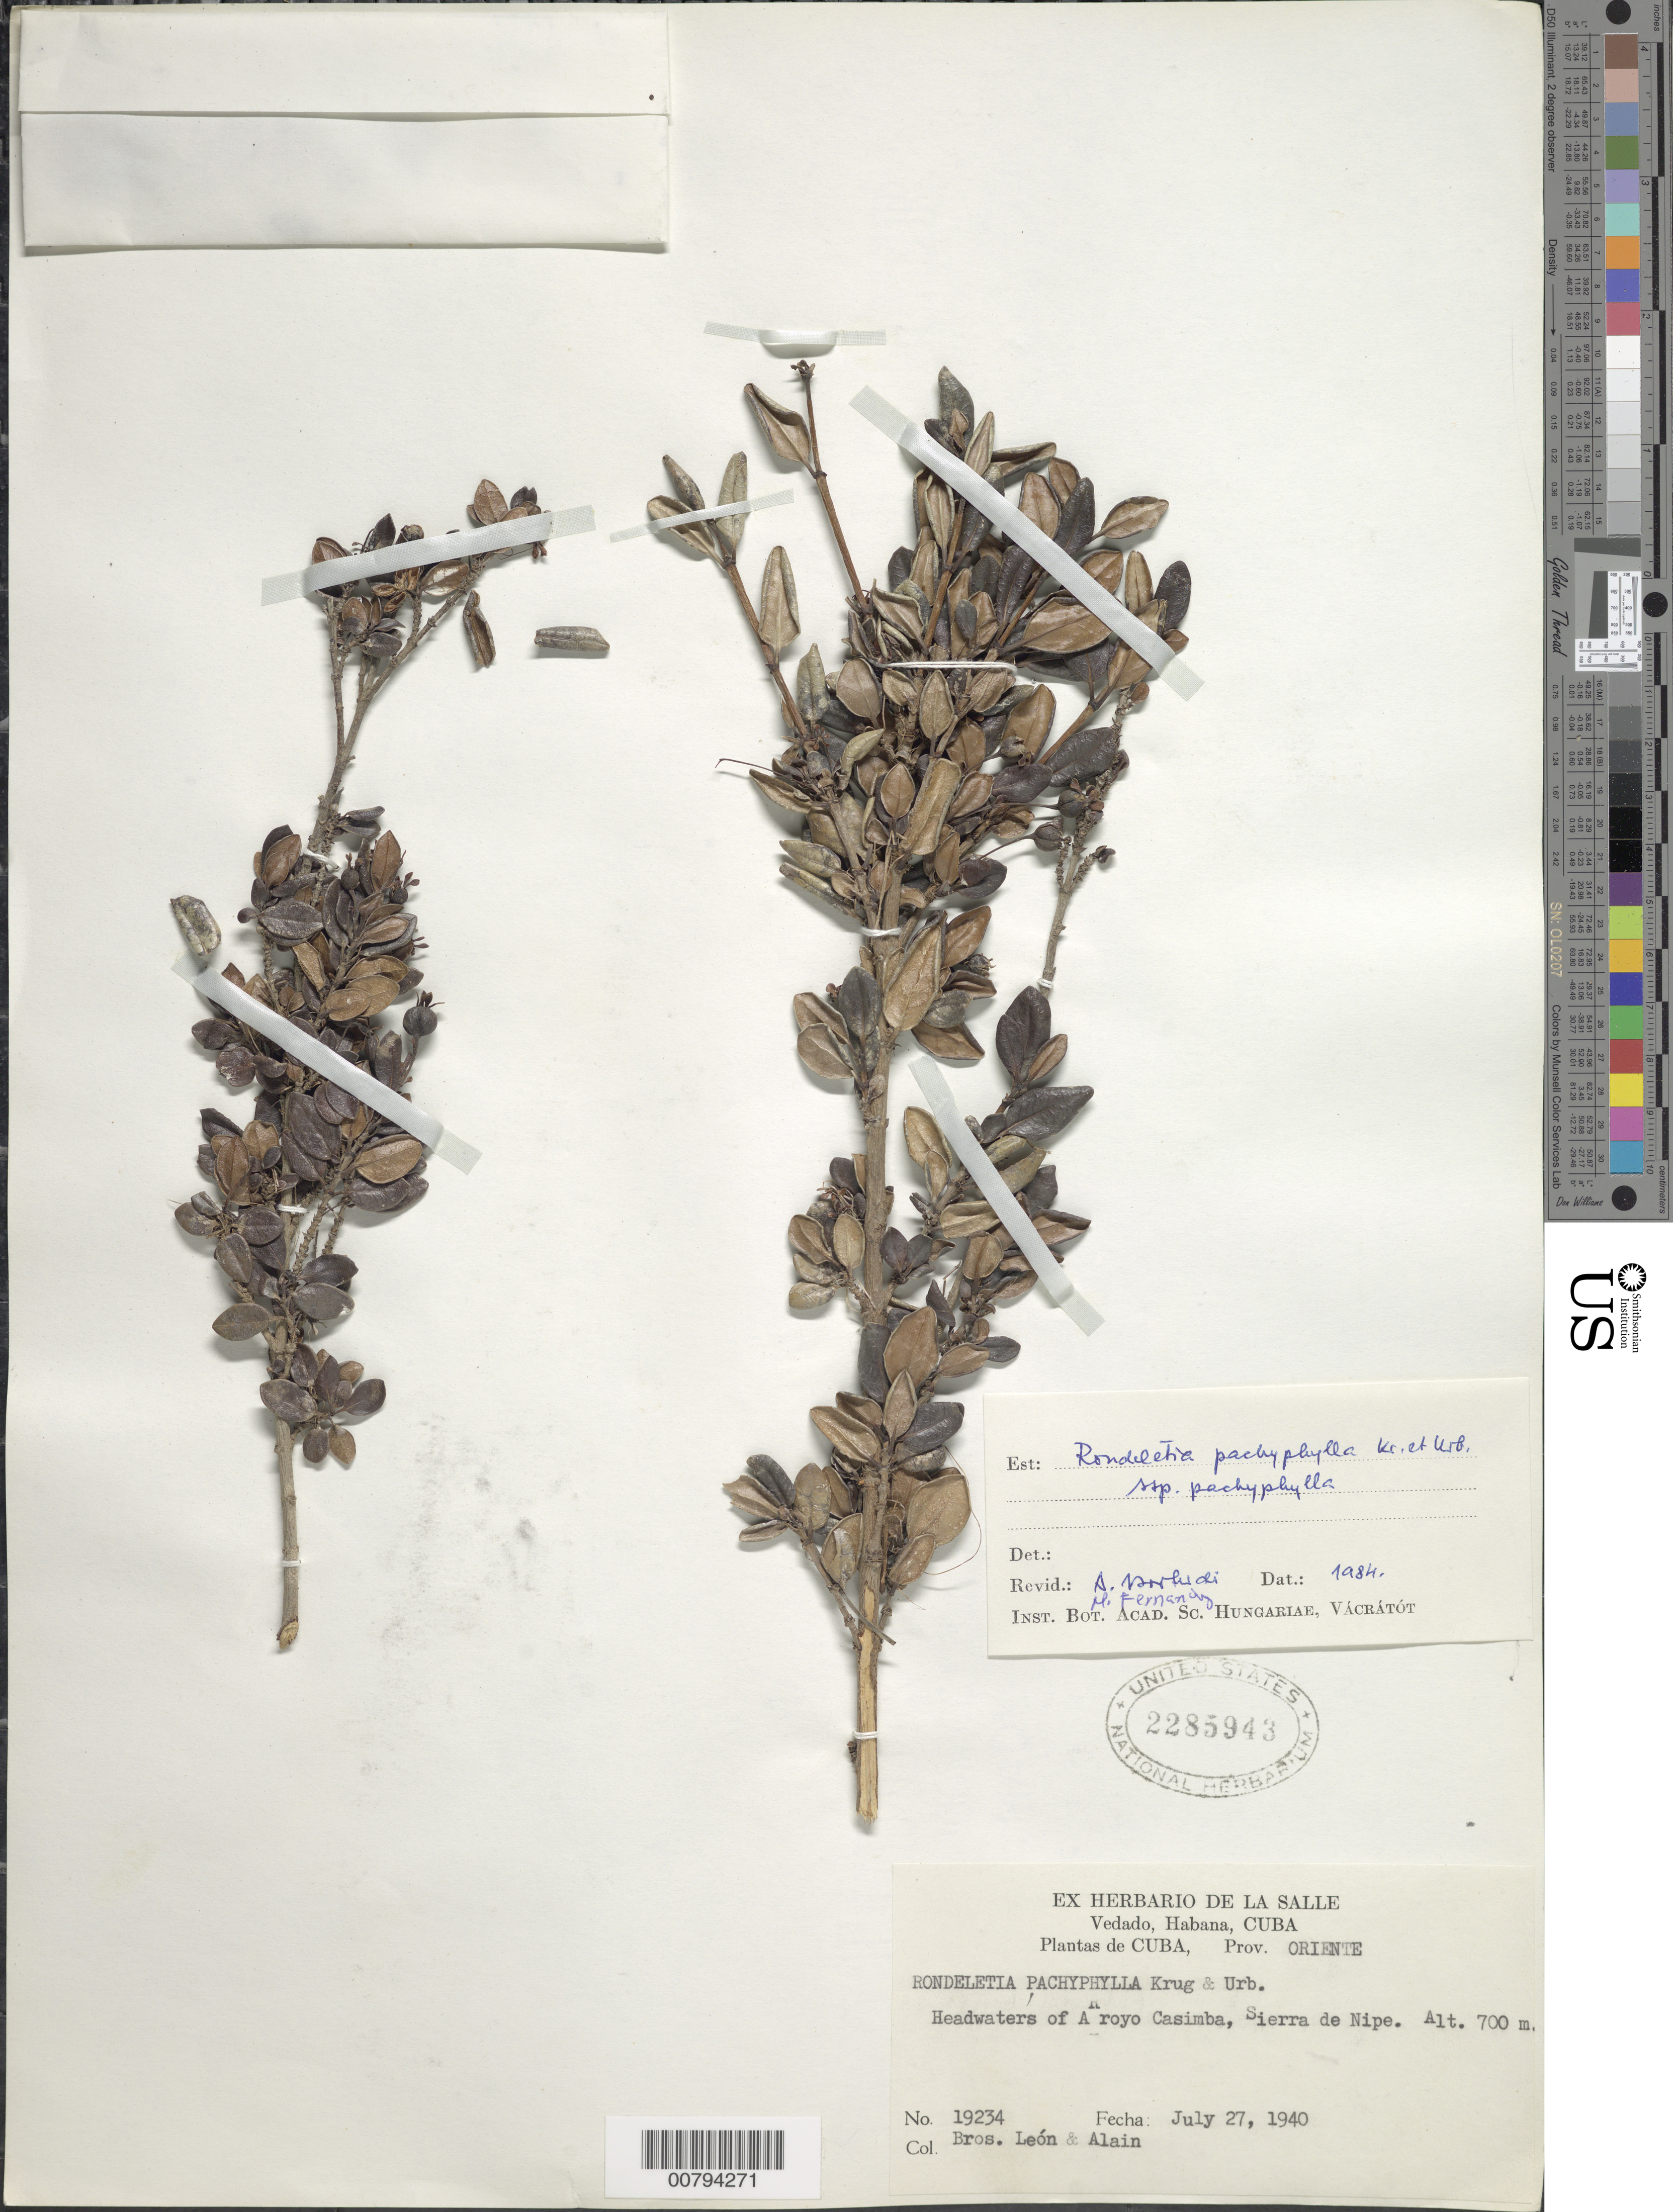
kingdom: Plantae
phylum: Tracheophyta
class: Magnoliopsida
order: Gentianales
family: Rubiaceae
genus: Rondeletia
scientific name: Rondeletia pachyphylla subsp. pacyphylla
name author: Krug & Urb.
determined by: Borhidi, A. L.; Fernandez, M.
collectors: Bro. León & A. H. Liogier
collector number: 19234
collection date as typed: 27 Jul 1940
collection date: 1940-07-27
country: Cuba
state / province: Oriente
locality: Headwaters of A rroyo Casimba, Sierra de nipe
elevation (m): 700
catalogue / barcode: US 2285943